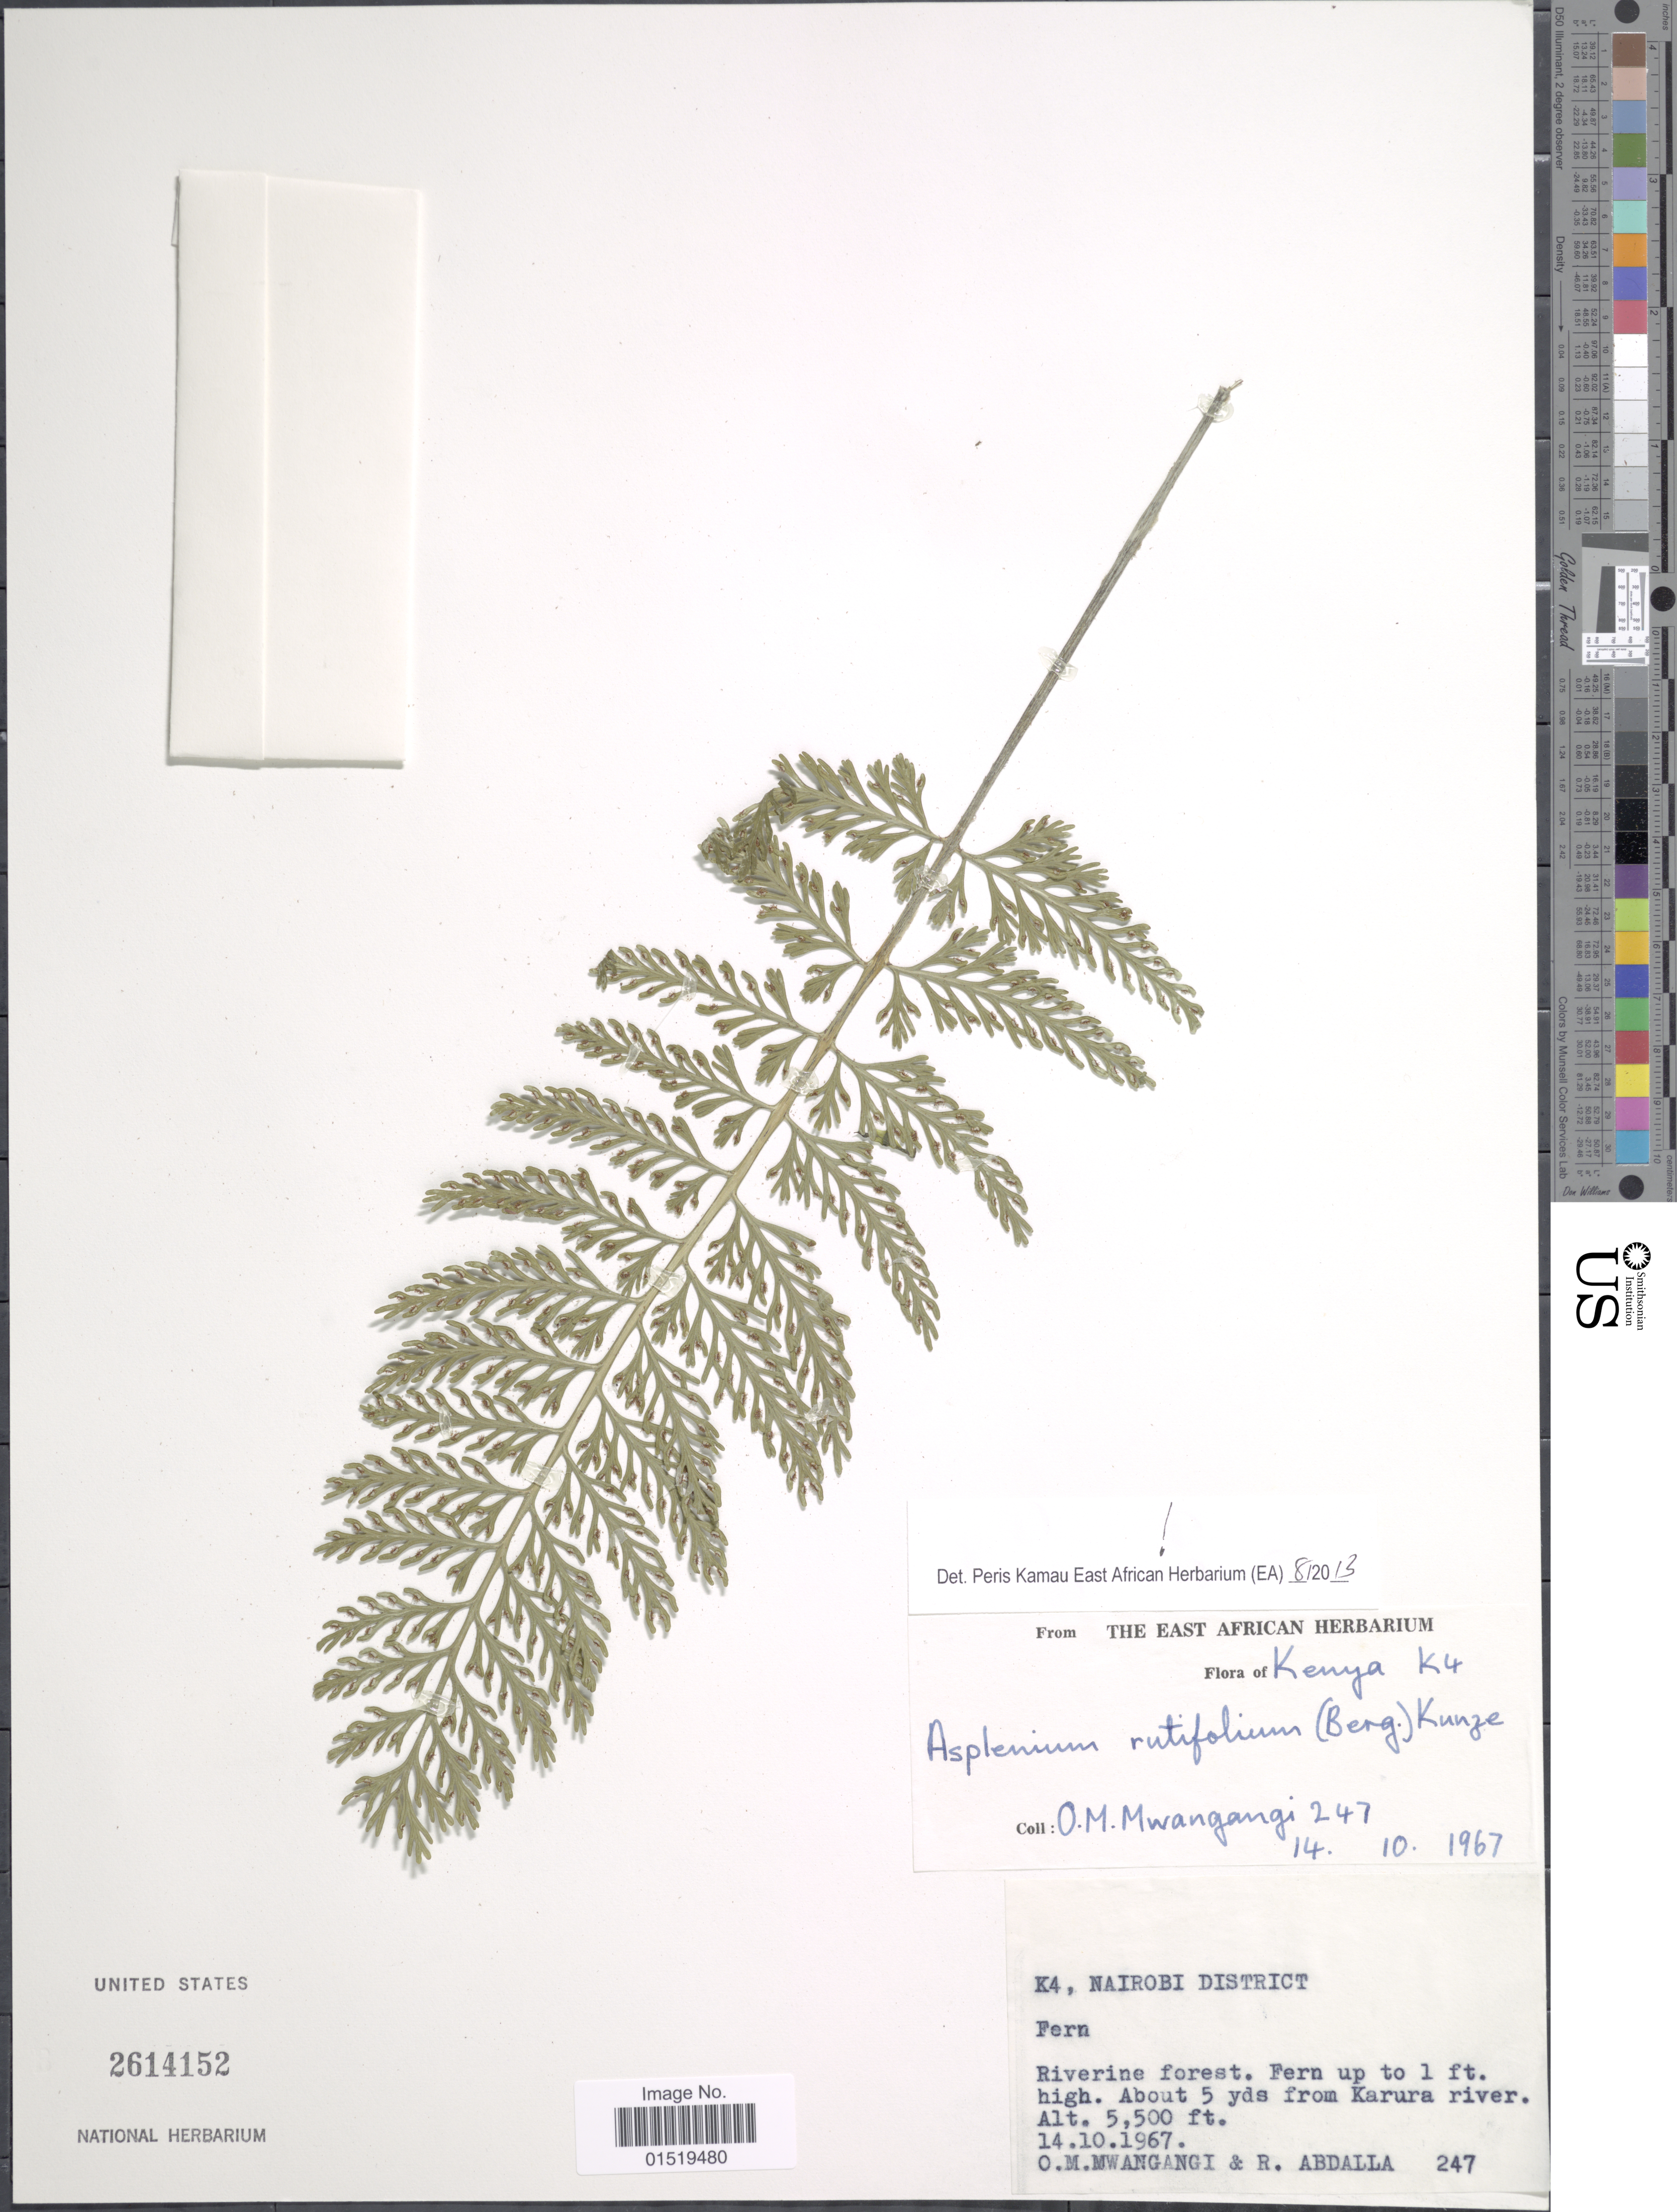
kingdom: Plantae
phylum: Tracheophyta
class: Polypodiopsida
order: Polypodiales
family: Aspleniaceae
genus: Asplenium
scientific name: Asplenium rutifolium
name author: (P.J. Bergius) Kunze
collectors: O. M. Mwangangi & R. Abdalla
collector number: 247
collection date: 1967-10-14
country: Kenya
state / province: Nairobi Area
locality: K4, Nairobi District. About 5 yds from Karura river.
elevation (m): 1676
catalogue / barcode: US 2614152